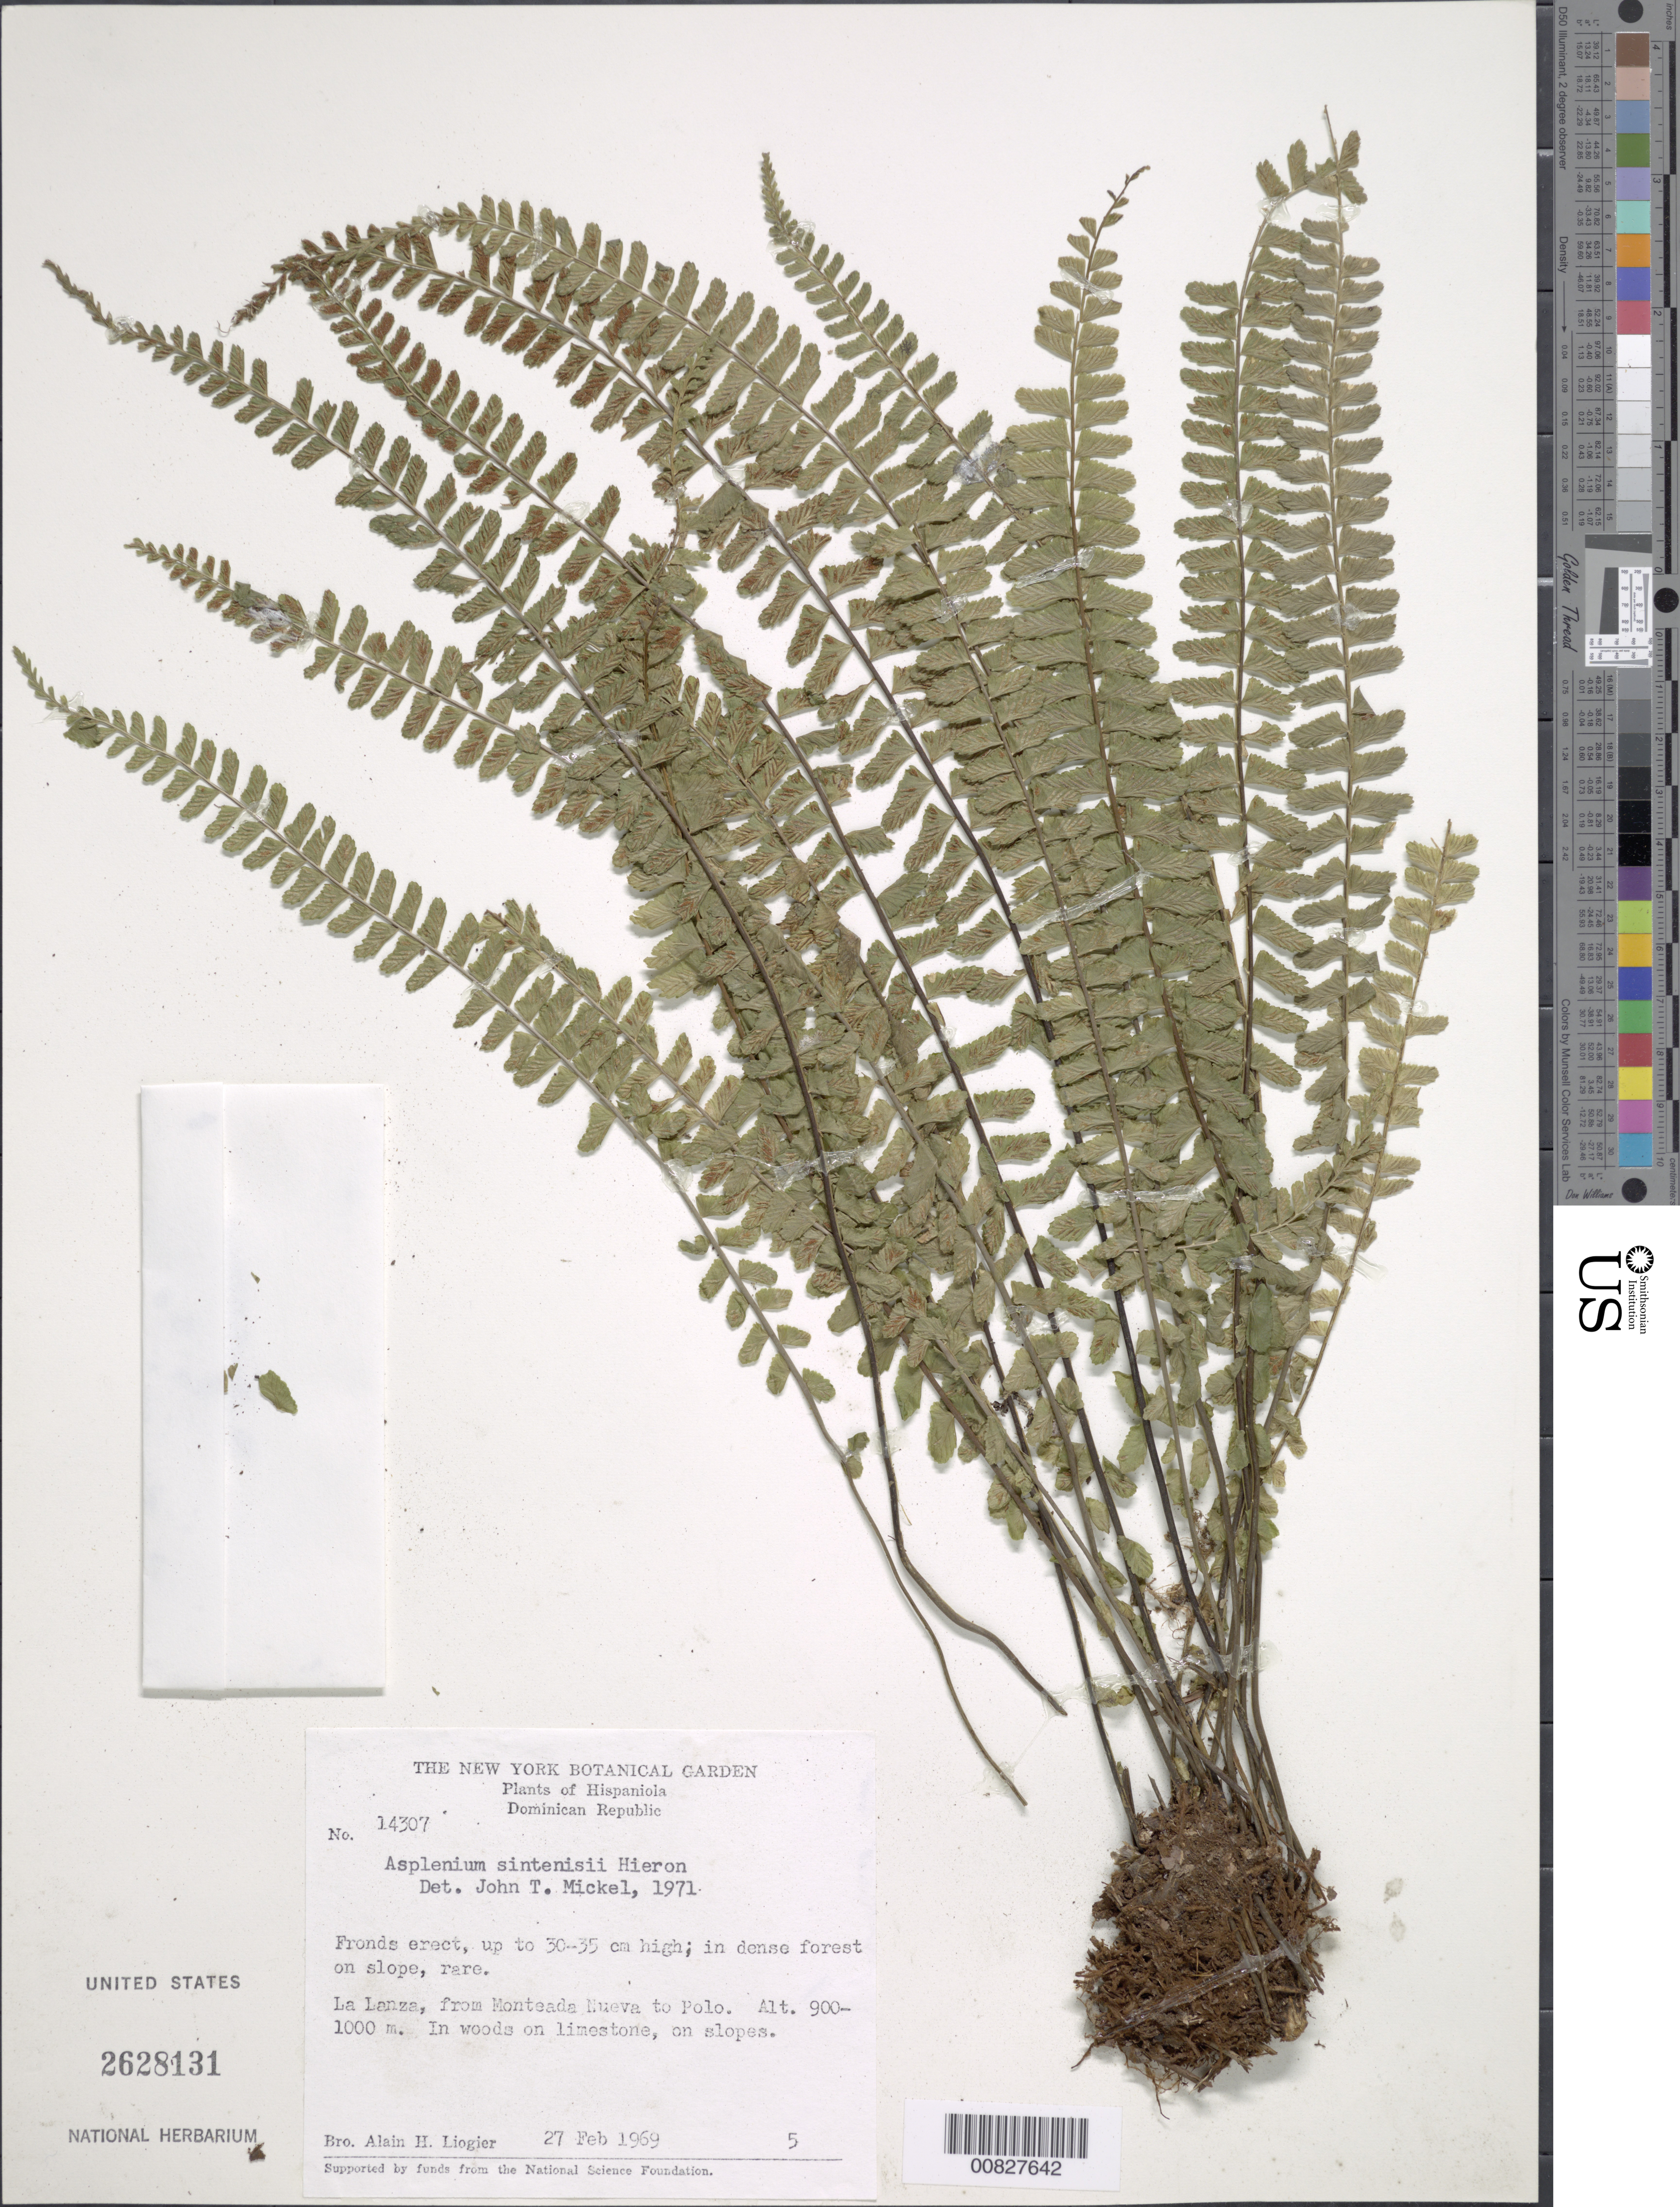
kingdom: Plantae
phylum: Tracheophyta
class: Polypodiopsida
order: Polypodiales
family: Aspleniaceae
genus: Asplenium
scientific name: Asplenium rhomboidale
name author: Desv.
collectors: A. H. Liogier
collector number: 14307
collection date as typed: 27 Feb 1969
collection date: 1969-02-27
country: Dominican Republic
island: Hispaniola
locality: La Lanza, from Monteada Nueva to Polo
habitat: Dense forest on slope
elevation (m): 900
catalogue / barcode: US 2628131